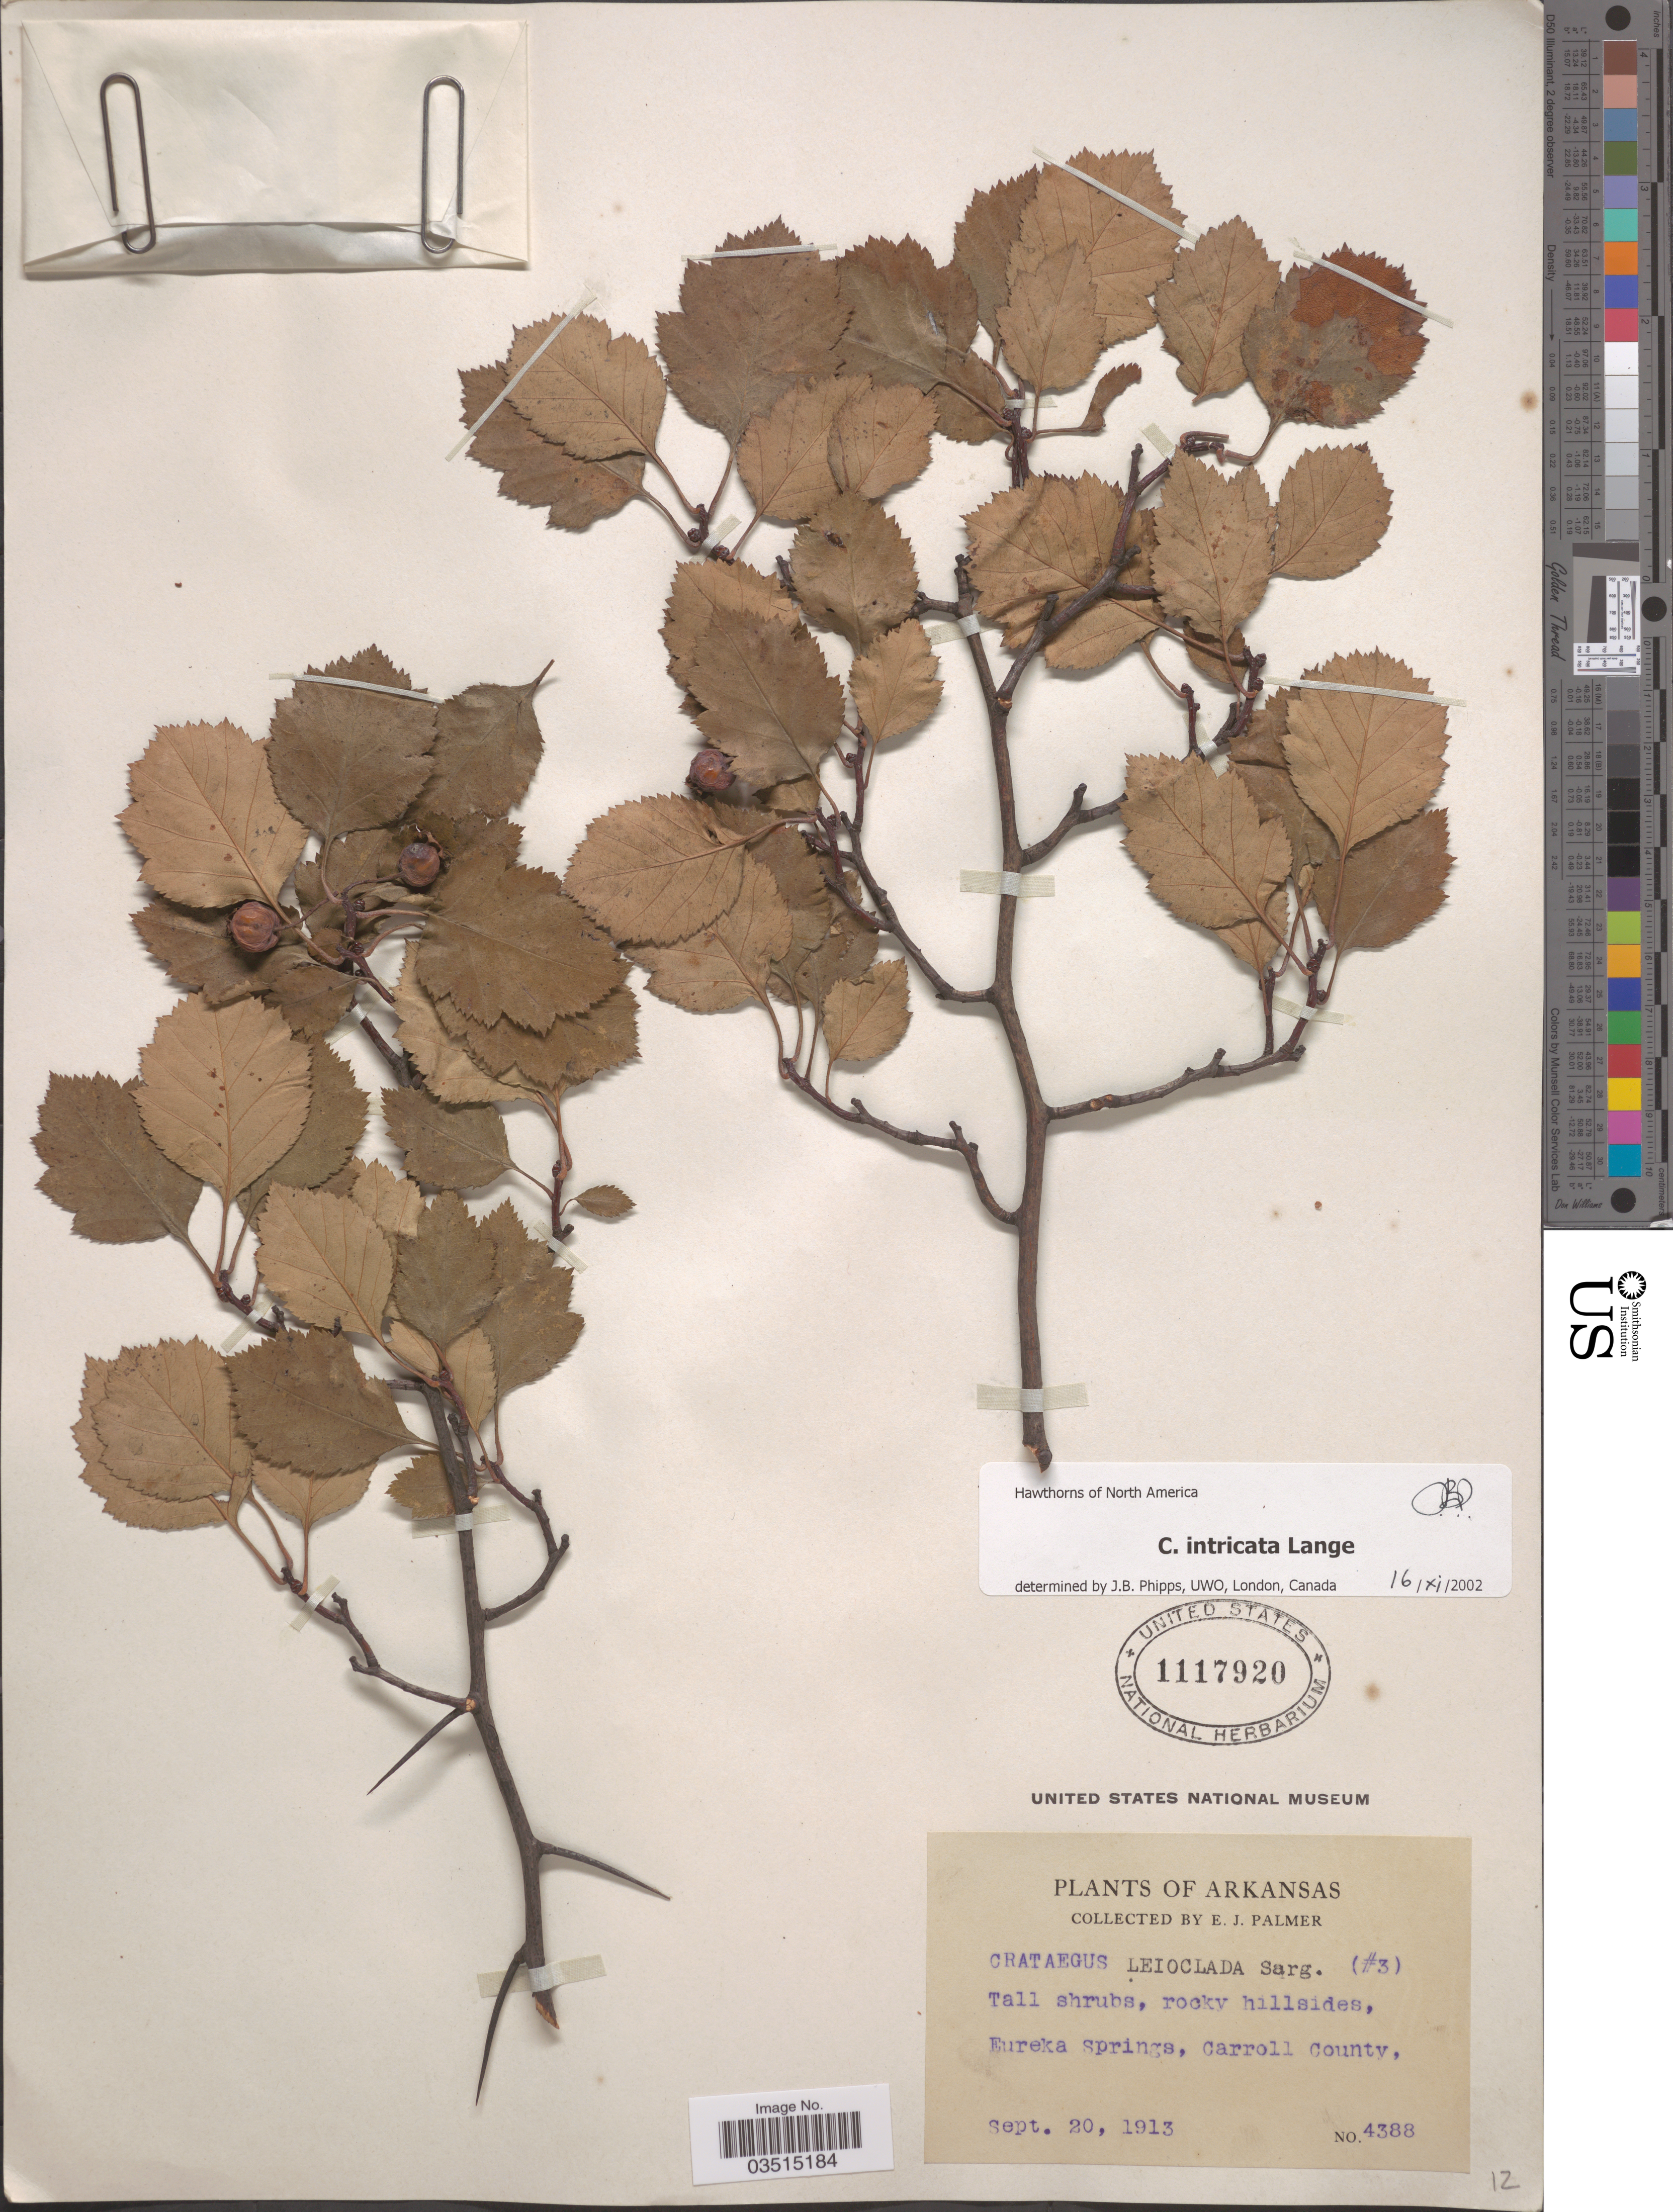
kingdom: Plantae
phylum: Tracheophyta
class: Magnoliopsida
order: Rosales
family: Rosaceae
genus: Crataegus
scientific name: Crataegus intricata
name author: Lange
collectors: E. J. Palmer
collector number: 4388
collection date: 1913-09-20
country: United States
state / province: Arkansas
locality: Eureka Springs, Carroll County.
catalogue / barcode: US 1117920